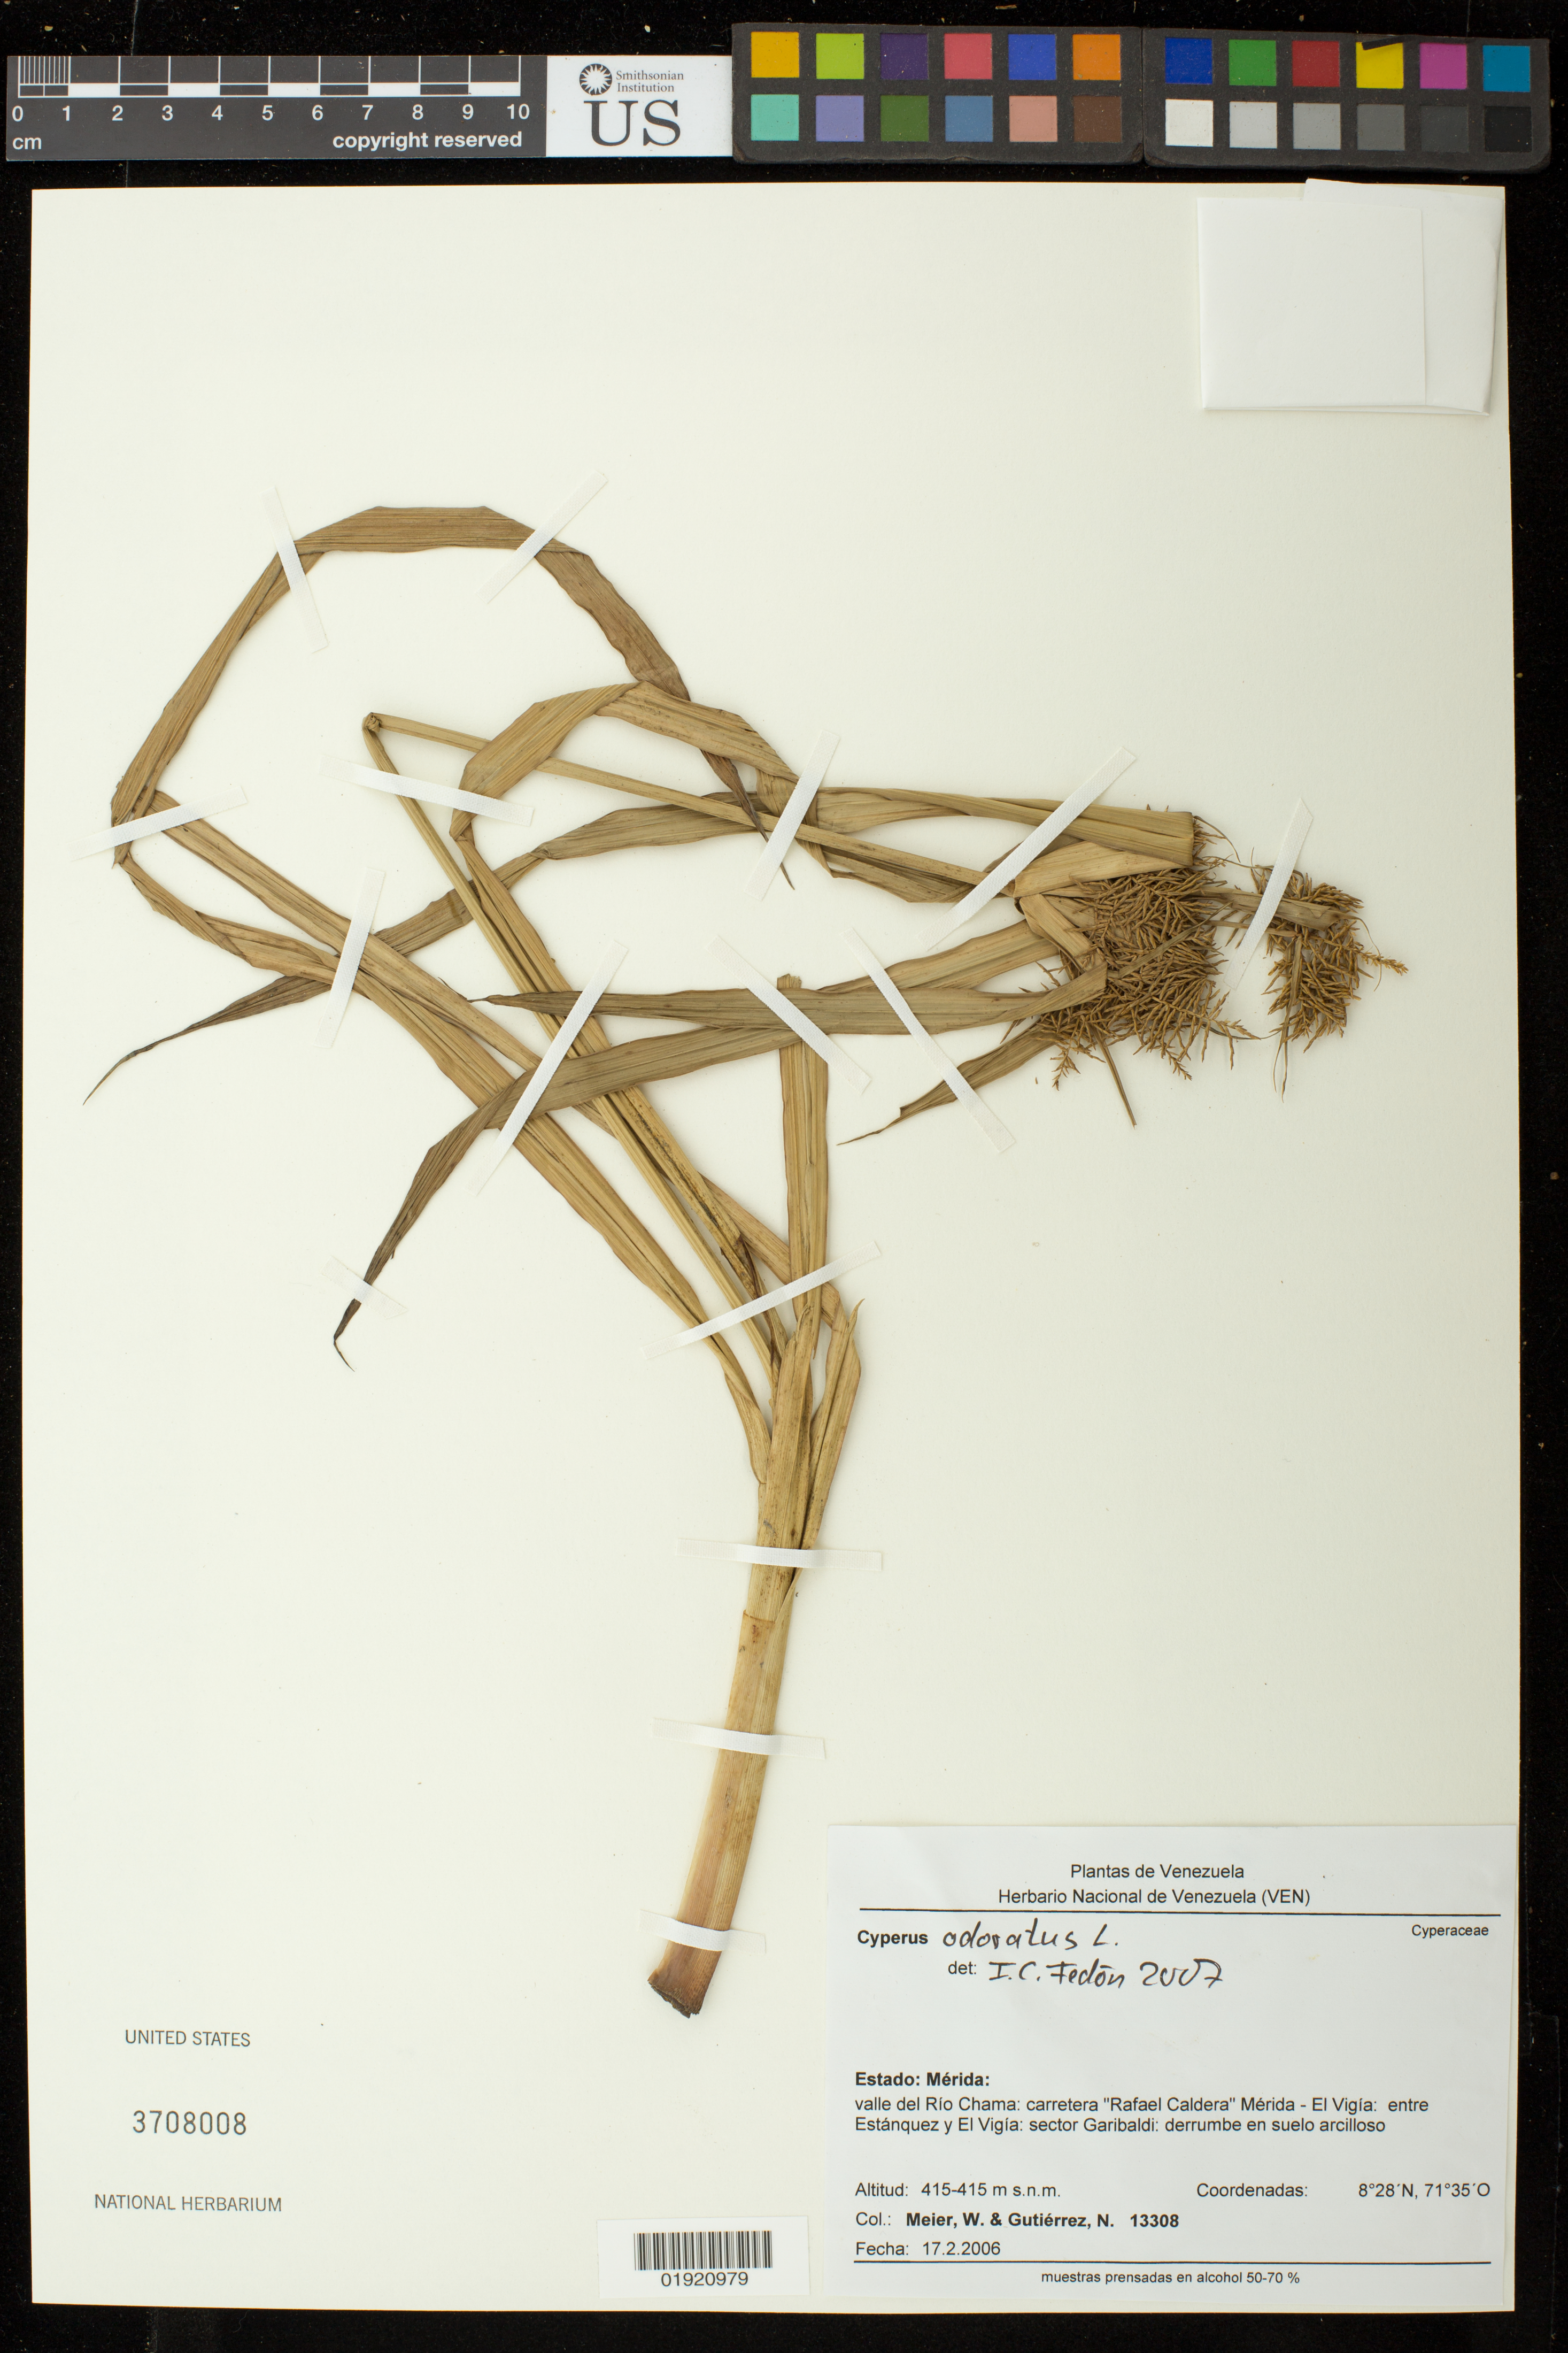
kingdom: Plantae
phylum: Tracheophyta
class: Liliopsida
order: Poales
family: Cyperaceae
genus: Cyperus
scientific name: Cyperus odoratus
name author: L.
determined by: Fedon, I. C.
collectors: W. Meier & N. Gutierrez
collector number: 13308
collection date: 2006-02-17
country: Venezuela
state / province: Mérida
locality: Estado: Merida: valle del Rio Chama: carretera "Rafael Cladera" Merida - El Vigia: entre Estanquez y El Vigia: sector Gariabldi.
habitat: Derrumbe en suelo arcilloso.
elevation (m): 415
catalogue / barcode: US 3708008